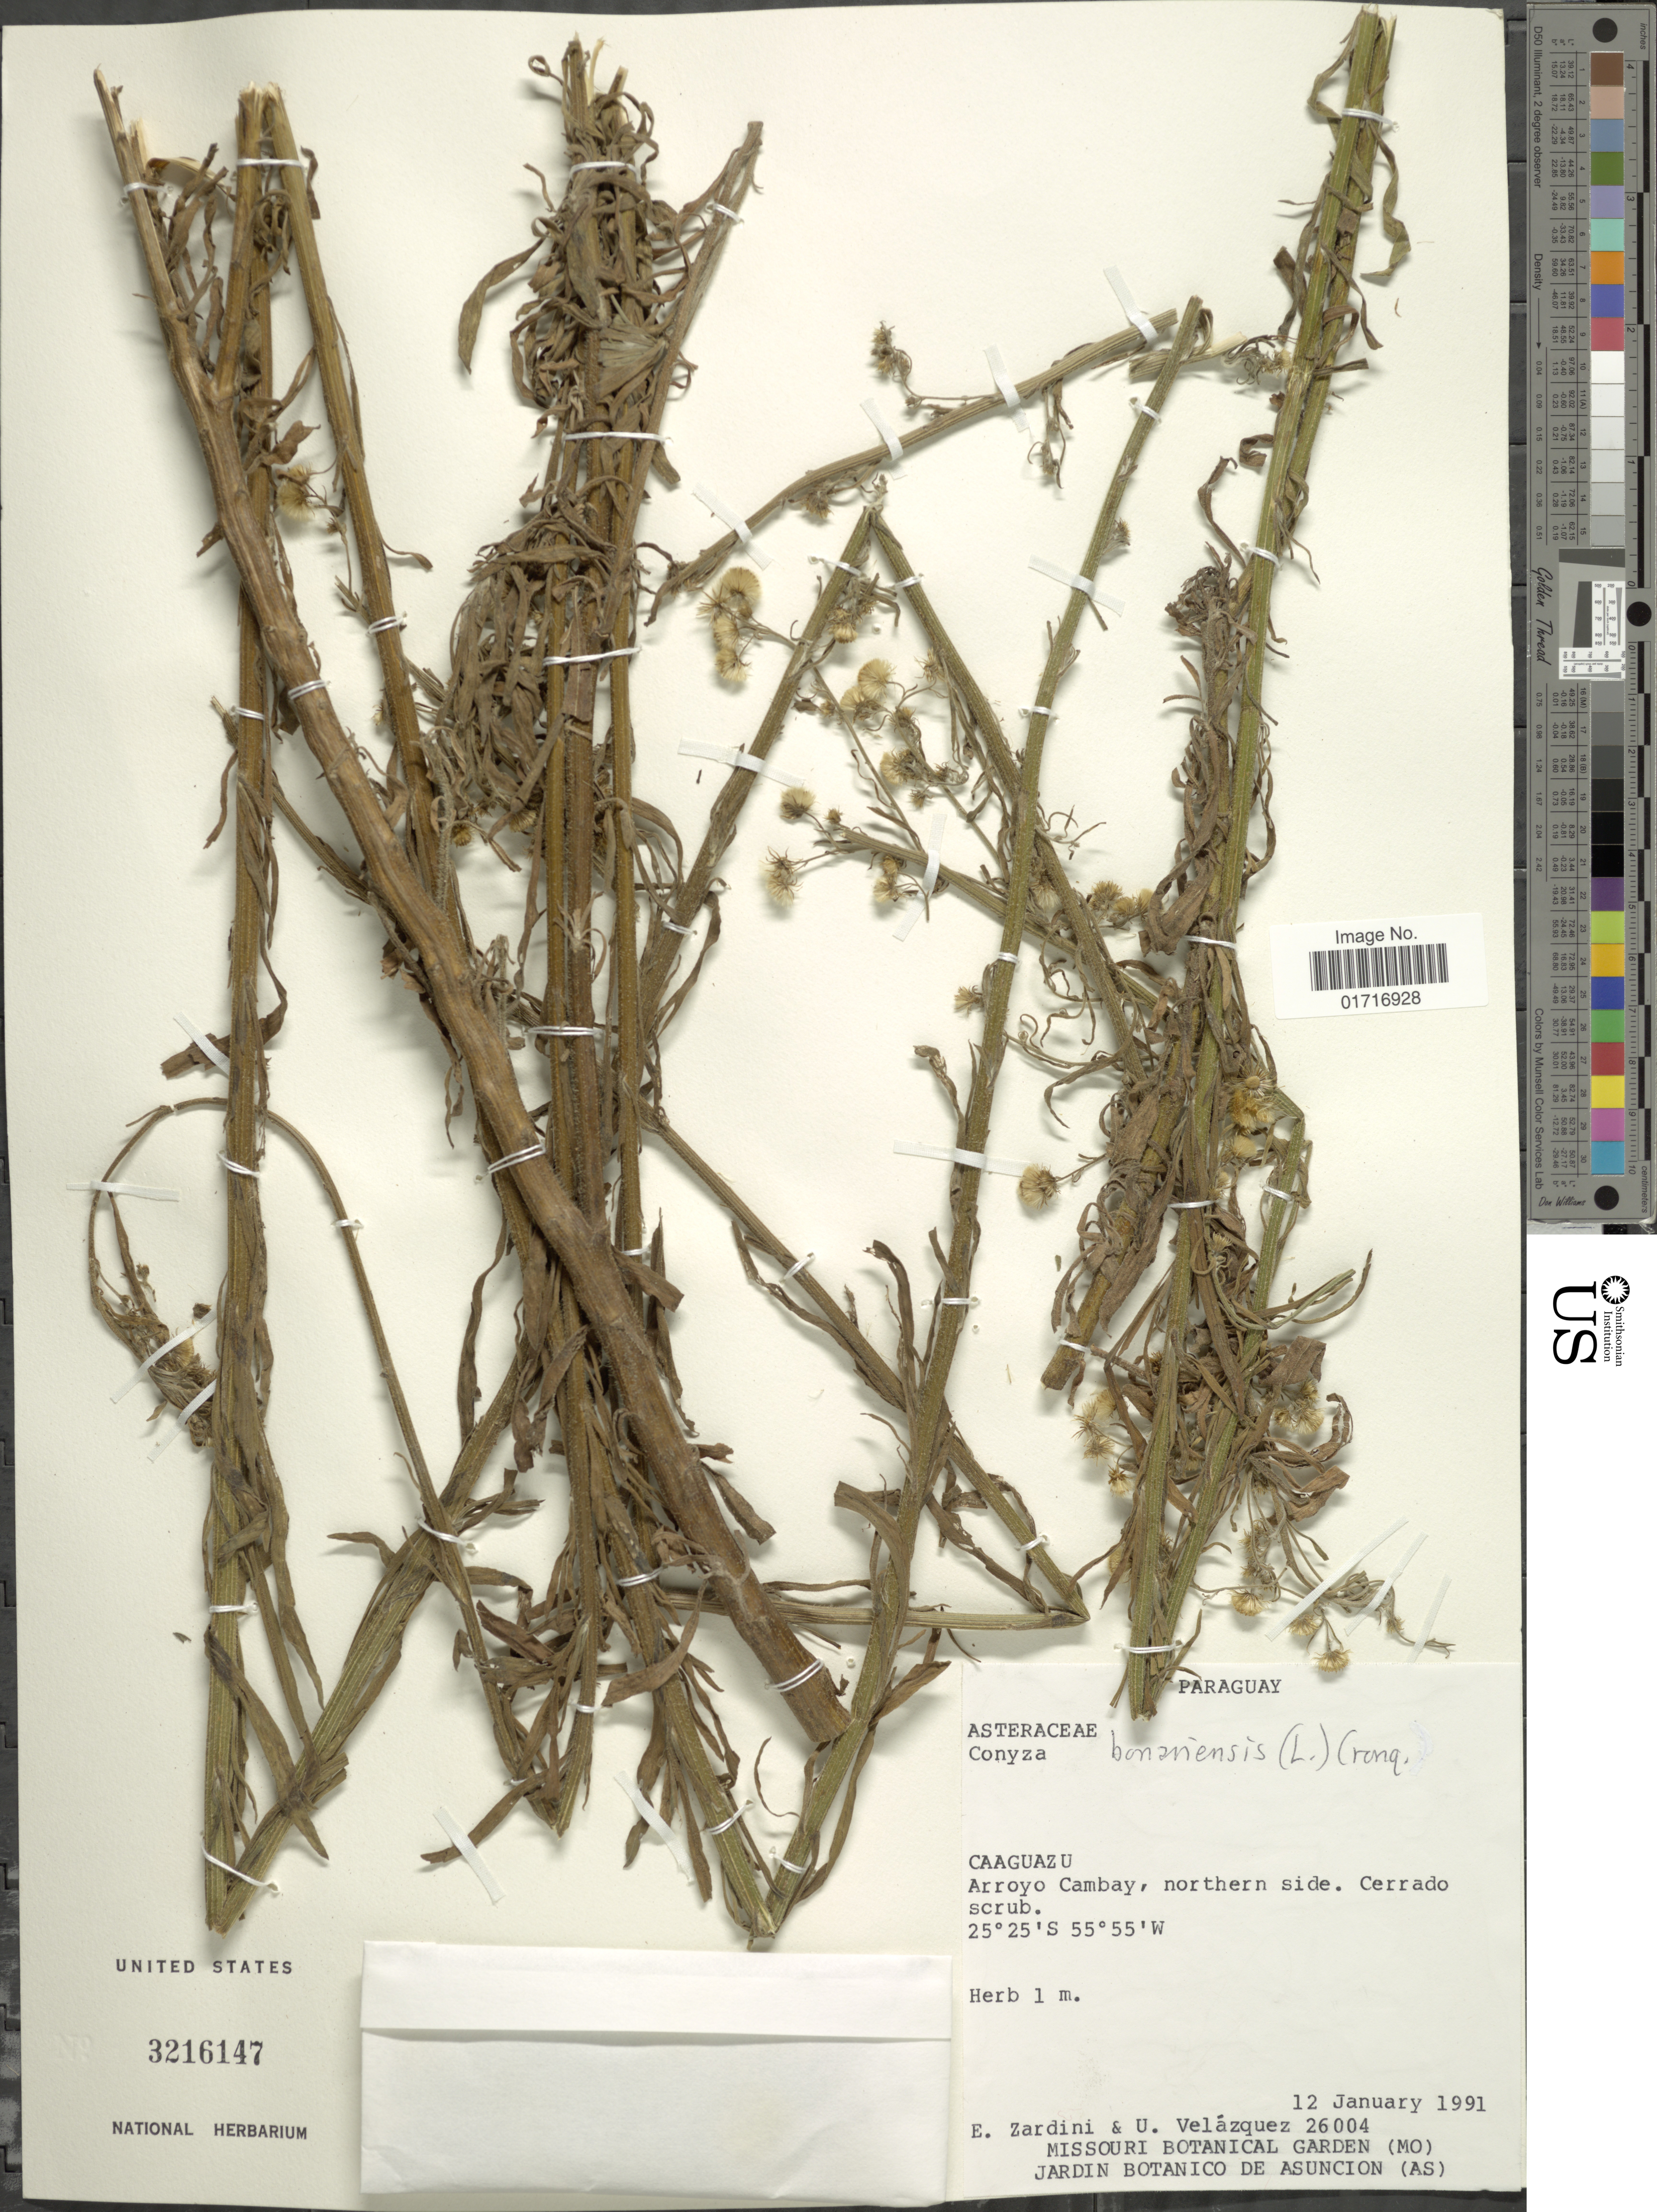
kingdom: Plantae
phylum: Tracheophyta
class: Magnoliopsida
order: Asterales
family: Asteraceae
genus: Conyza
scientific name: Conyza bonariensis var. leiotheca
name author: (S.F. Blake) Cuatrec.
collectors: E. M. Zardini & U. Velazquez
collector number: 26004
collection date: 1991-01-12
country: Paraguay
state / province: Caaguazu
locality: Caaguazu, Arroyo Cambay, northern side, Cerrado scrub.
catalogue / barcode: US 3216147